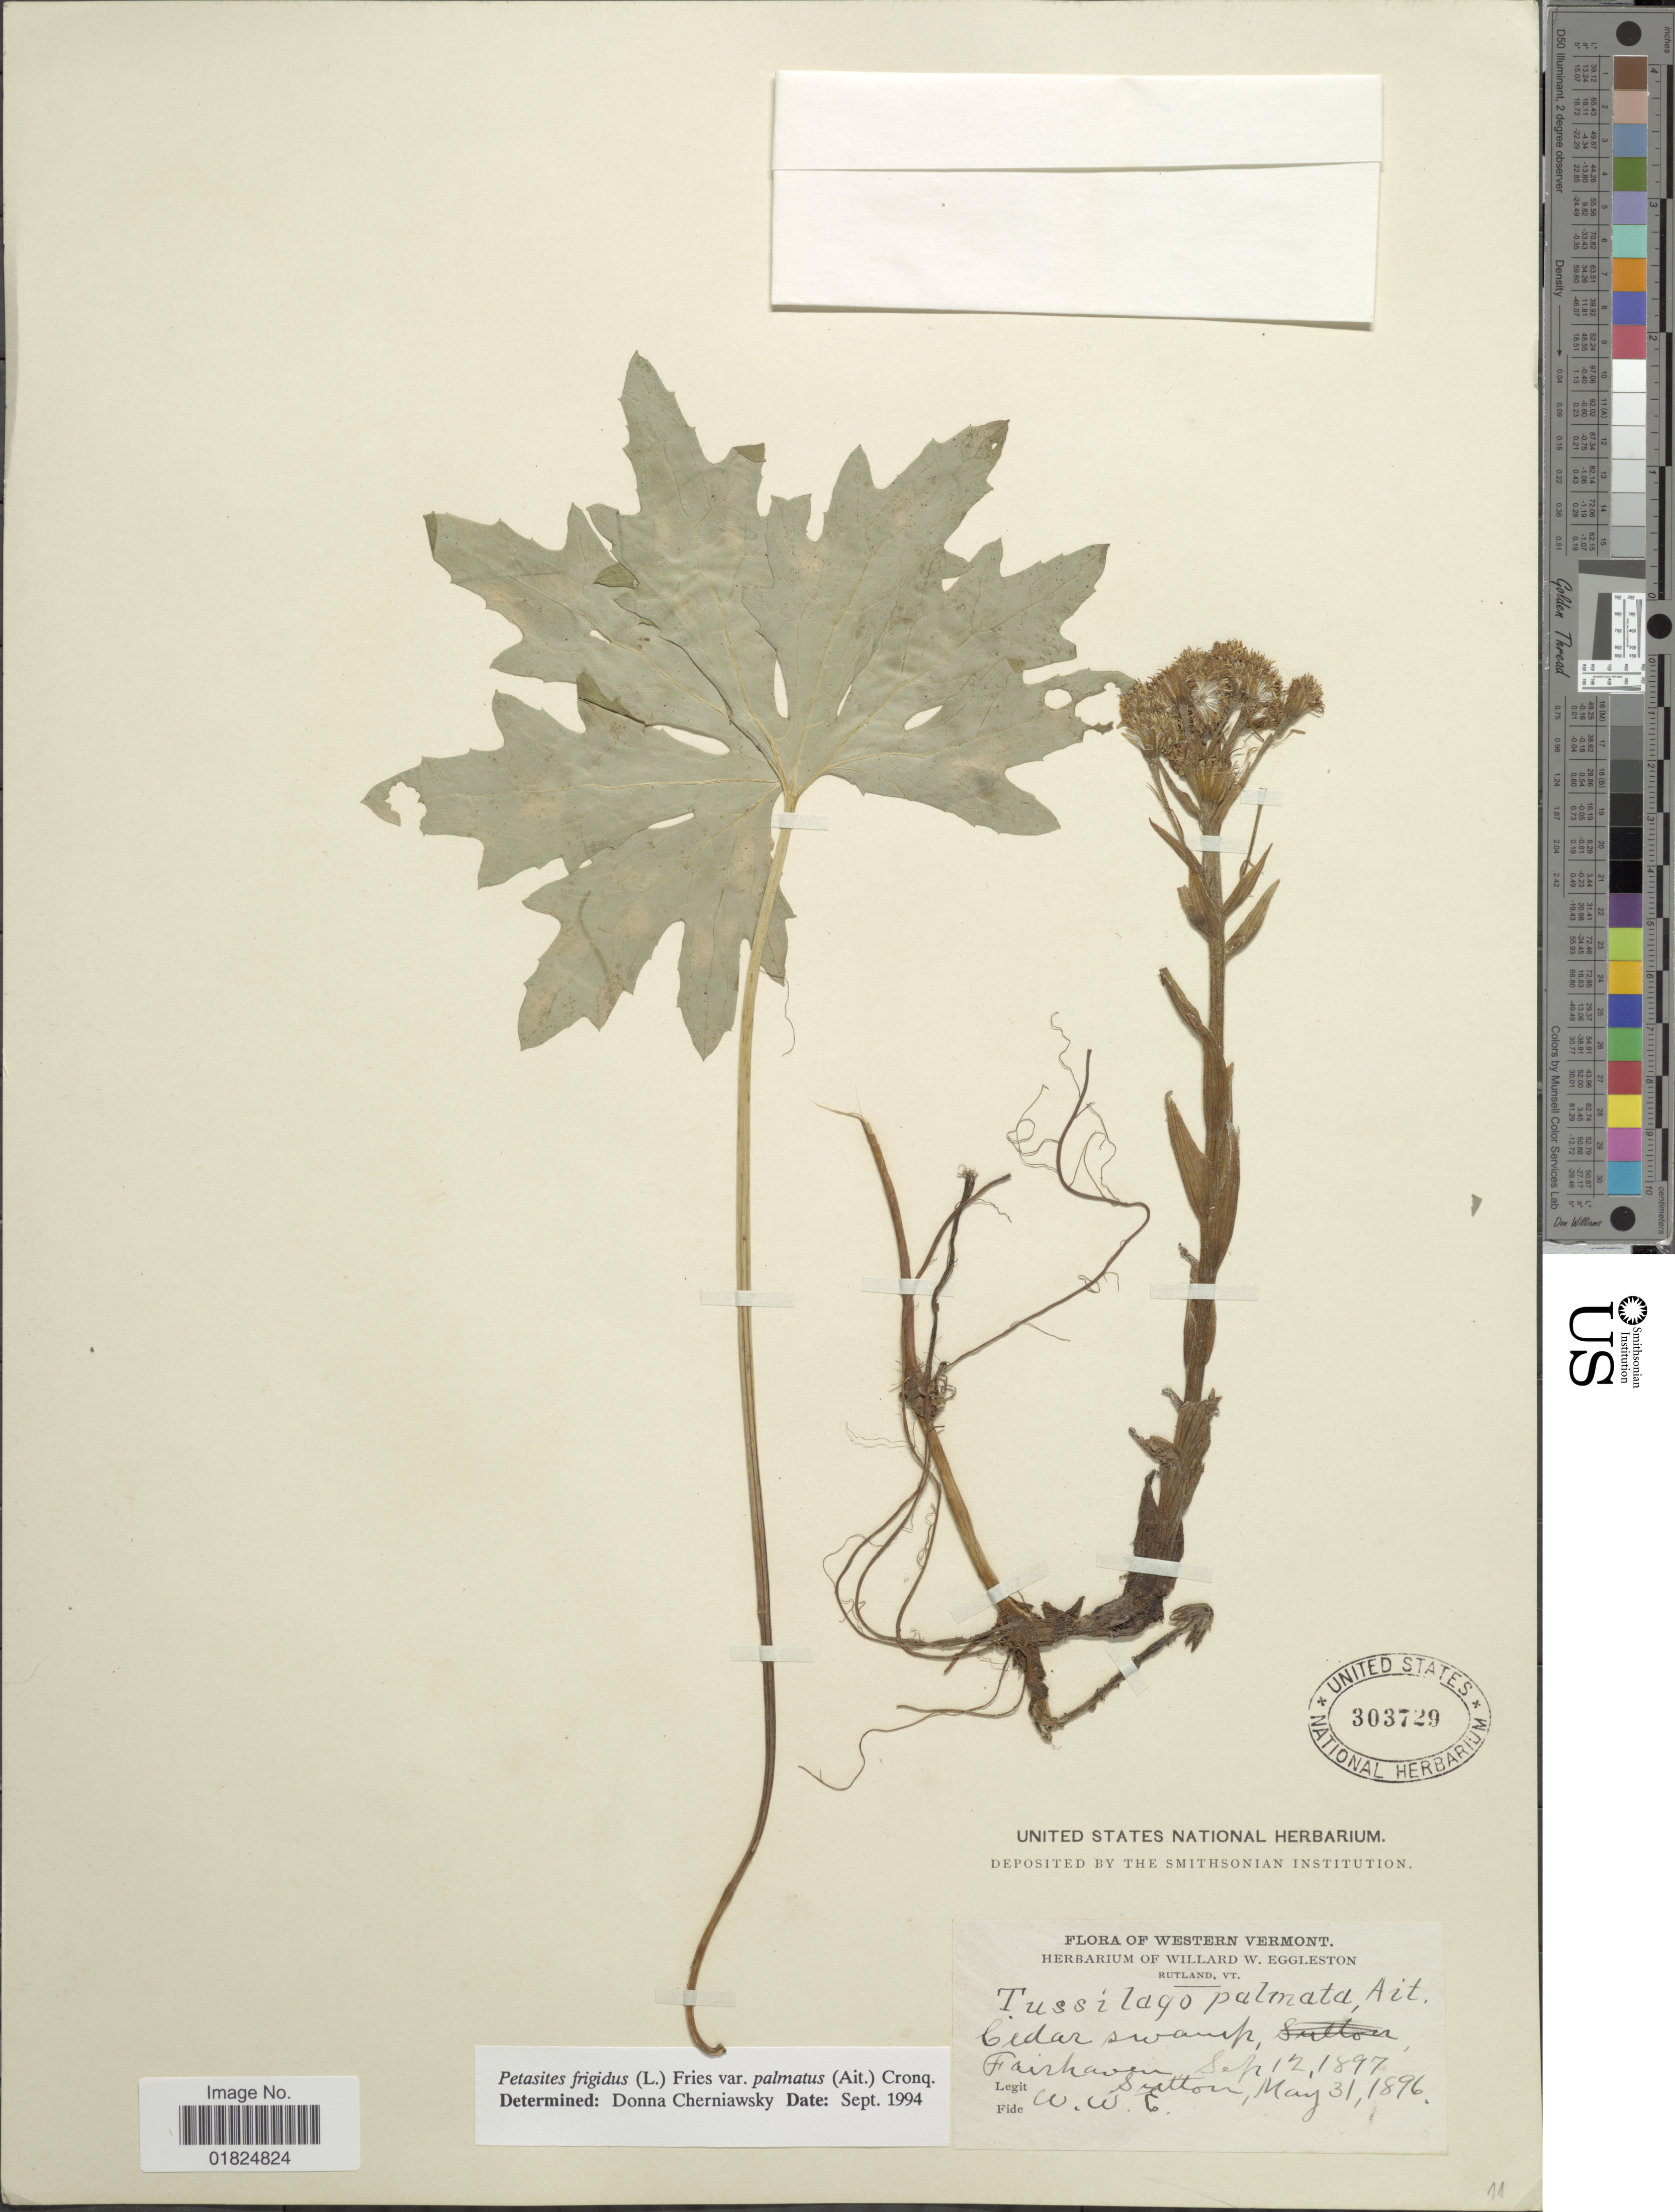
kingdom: Plantae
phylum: Tracheophyta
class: Magnoliopsida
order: Asterales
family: Asteraceae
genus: Petasites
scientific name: Petasites frigidus var. palmatus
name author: (Aiton) Cody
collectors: Sutton, --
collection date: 1896-05-31/1897-09-12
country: United States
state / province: Vermont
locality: Western Vermont. Fairhaven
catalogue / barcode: US 303729